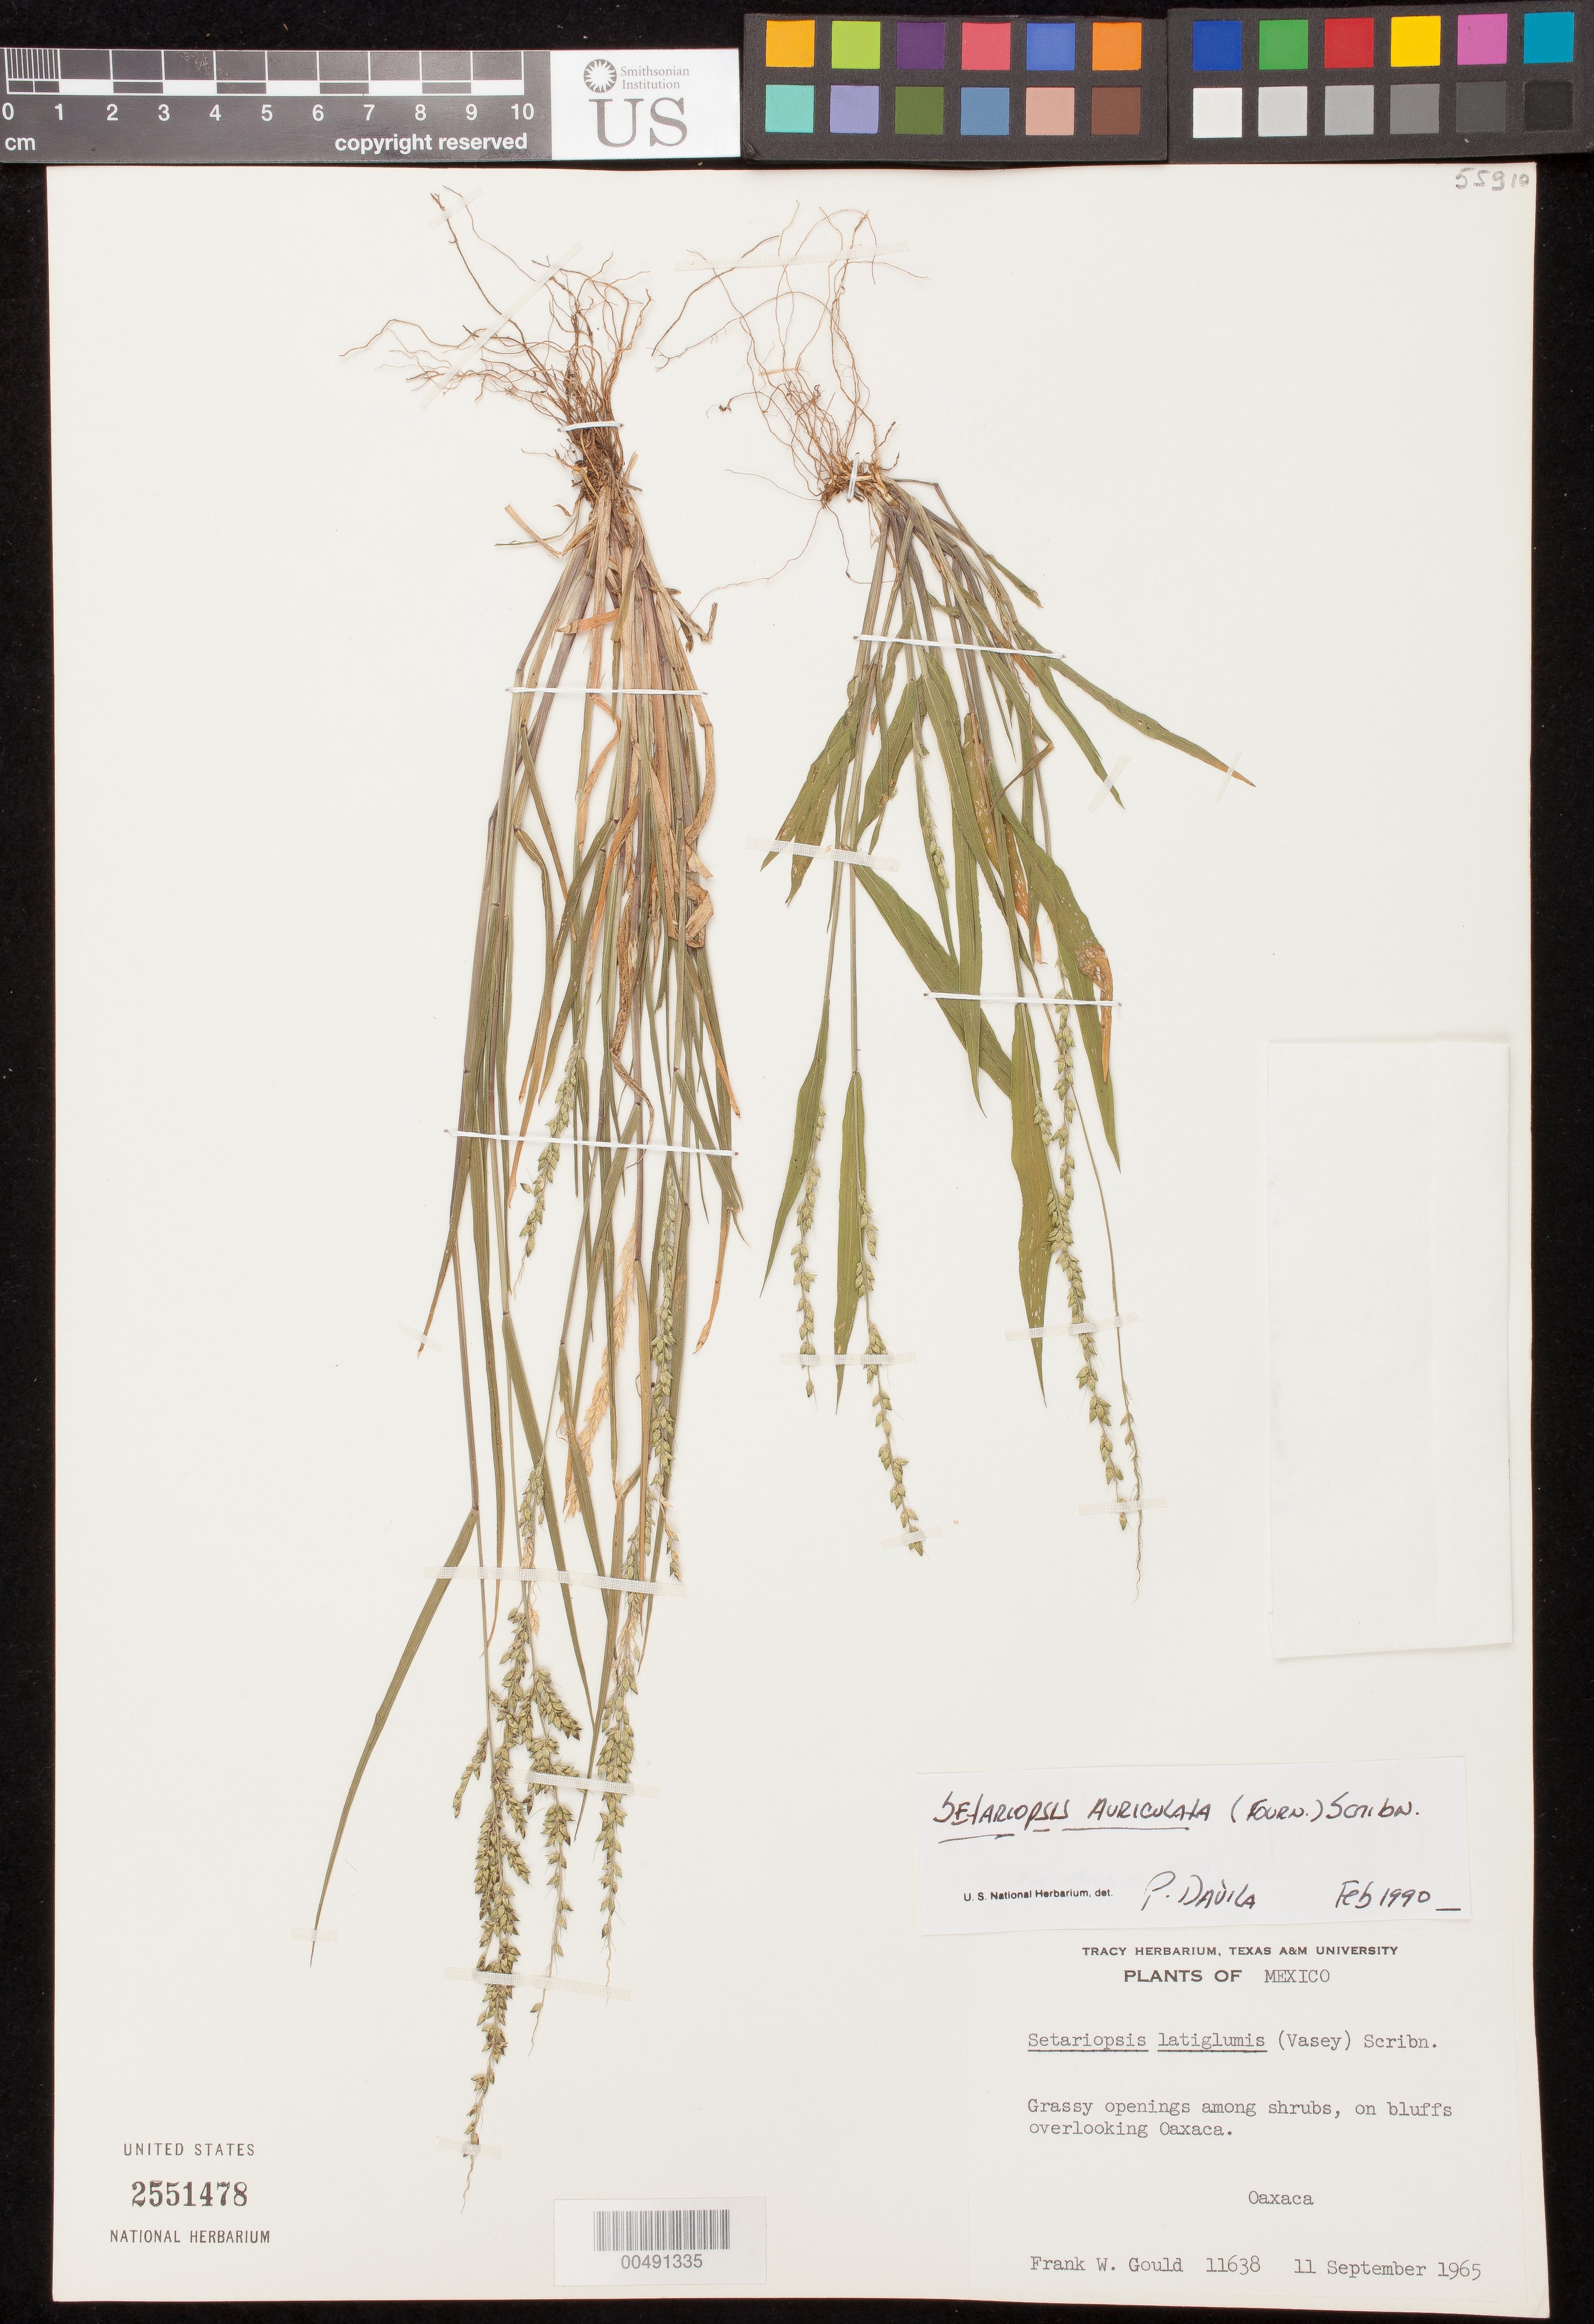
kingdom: Plantae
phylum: Tracheophyta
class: Liliopsida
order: Poales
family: Poaceae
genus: Setariopsis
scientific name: Setariopsis auriculata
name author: (E. Fourn.) Scribn.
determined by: Dávila, P. D.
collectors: F. W. Gould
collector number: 11638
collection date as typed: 11 Sep 1965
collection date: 1965-09-11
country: Mexico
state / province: Oaxaca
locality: Overlooking Oaxaca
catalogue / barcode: US 2551478